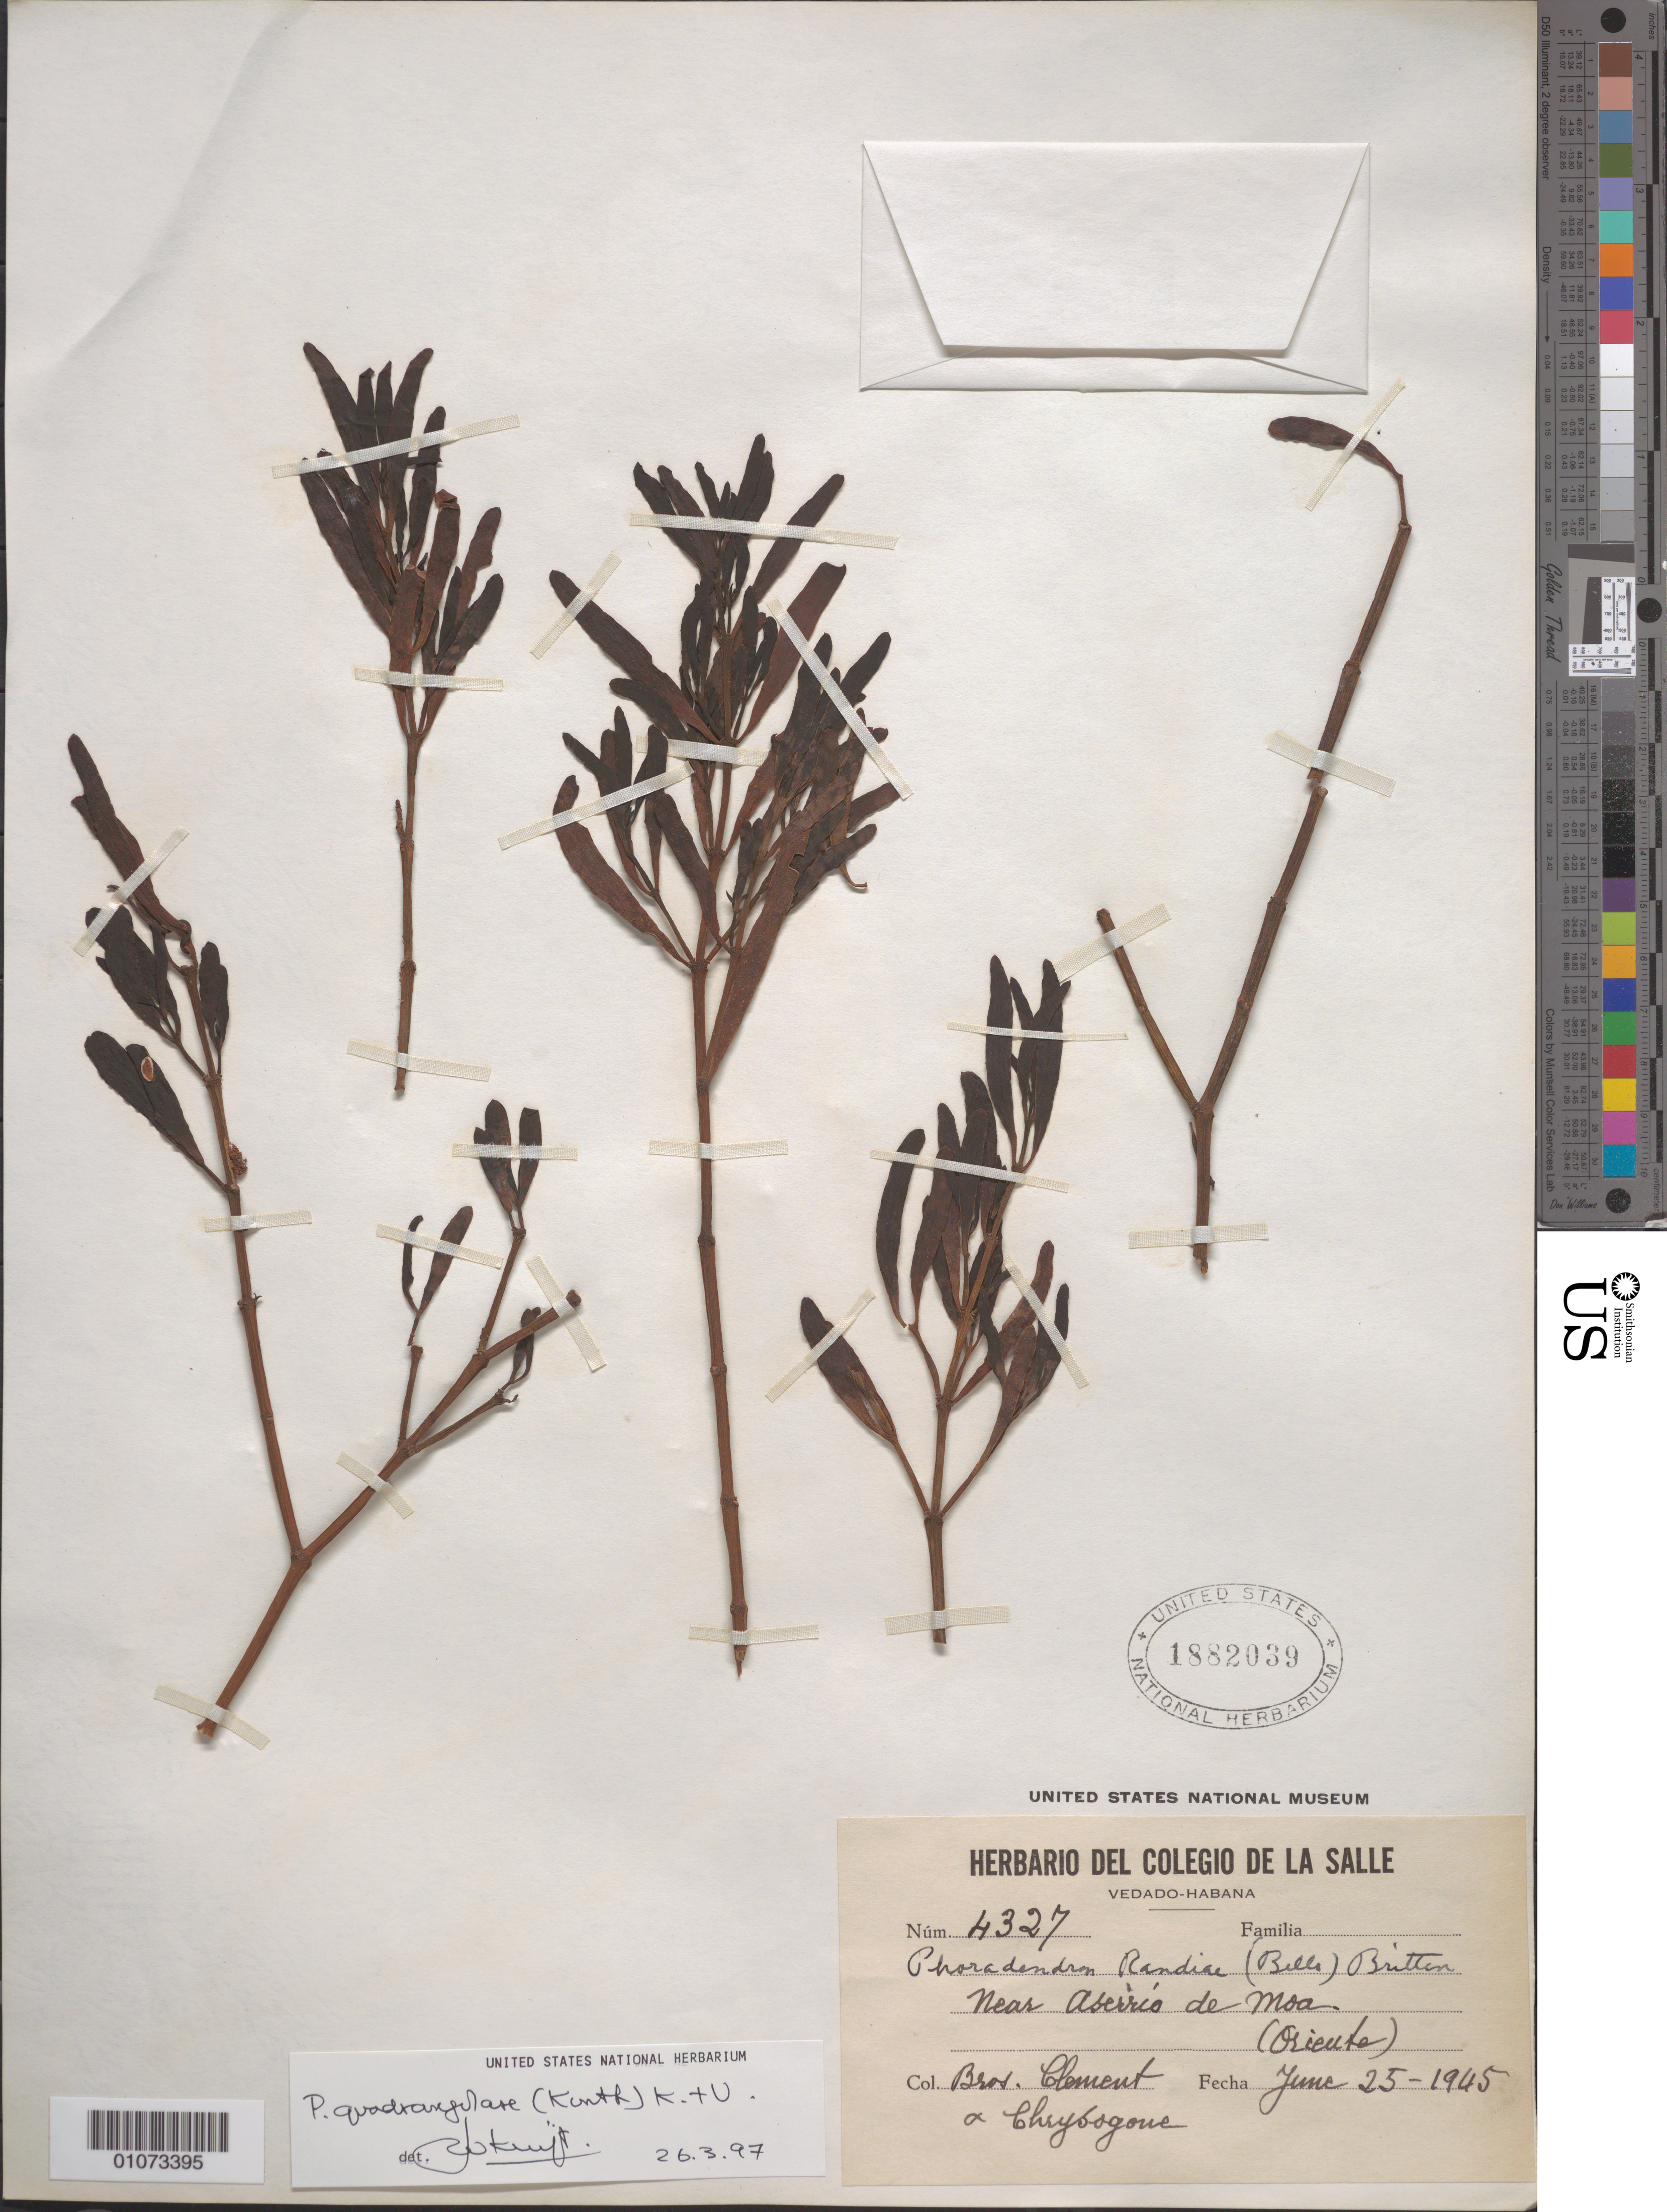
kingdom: Plantae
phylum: Tracheophyta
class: Magnoliopsida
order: Santalales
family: Viscaceae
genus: Phoradendron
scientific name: Phoradendron quadrangulare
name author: (Kunth) Griseb.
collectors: B. Clement & B. Chrysogone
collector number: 4327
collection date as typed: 25 Jun 1945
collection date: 1945-06-25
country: Cuba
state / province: Holguín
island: Cuba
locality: Near Aberrio de Moa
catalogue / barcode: US 1882039